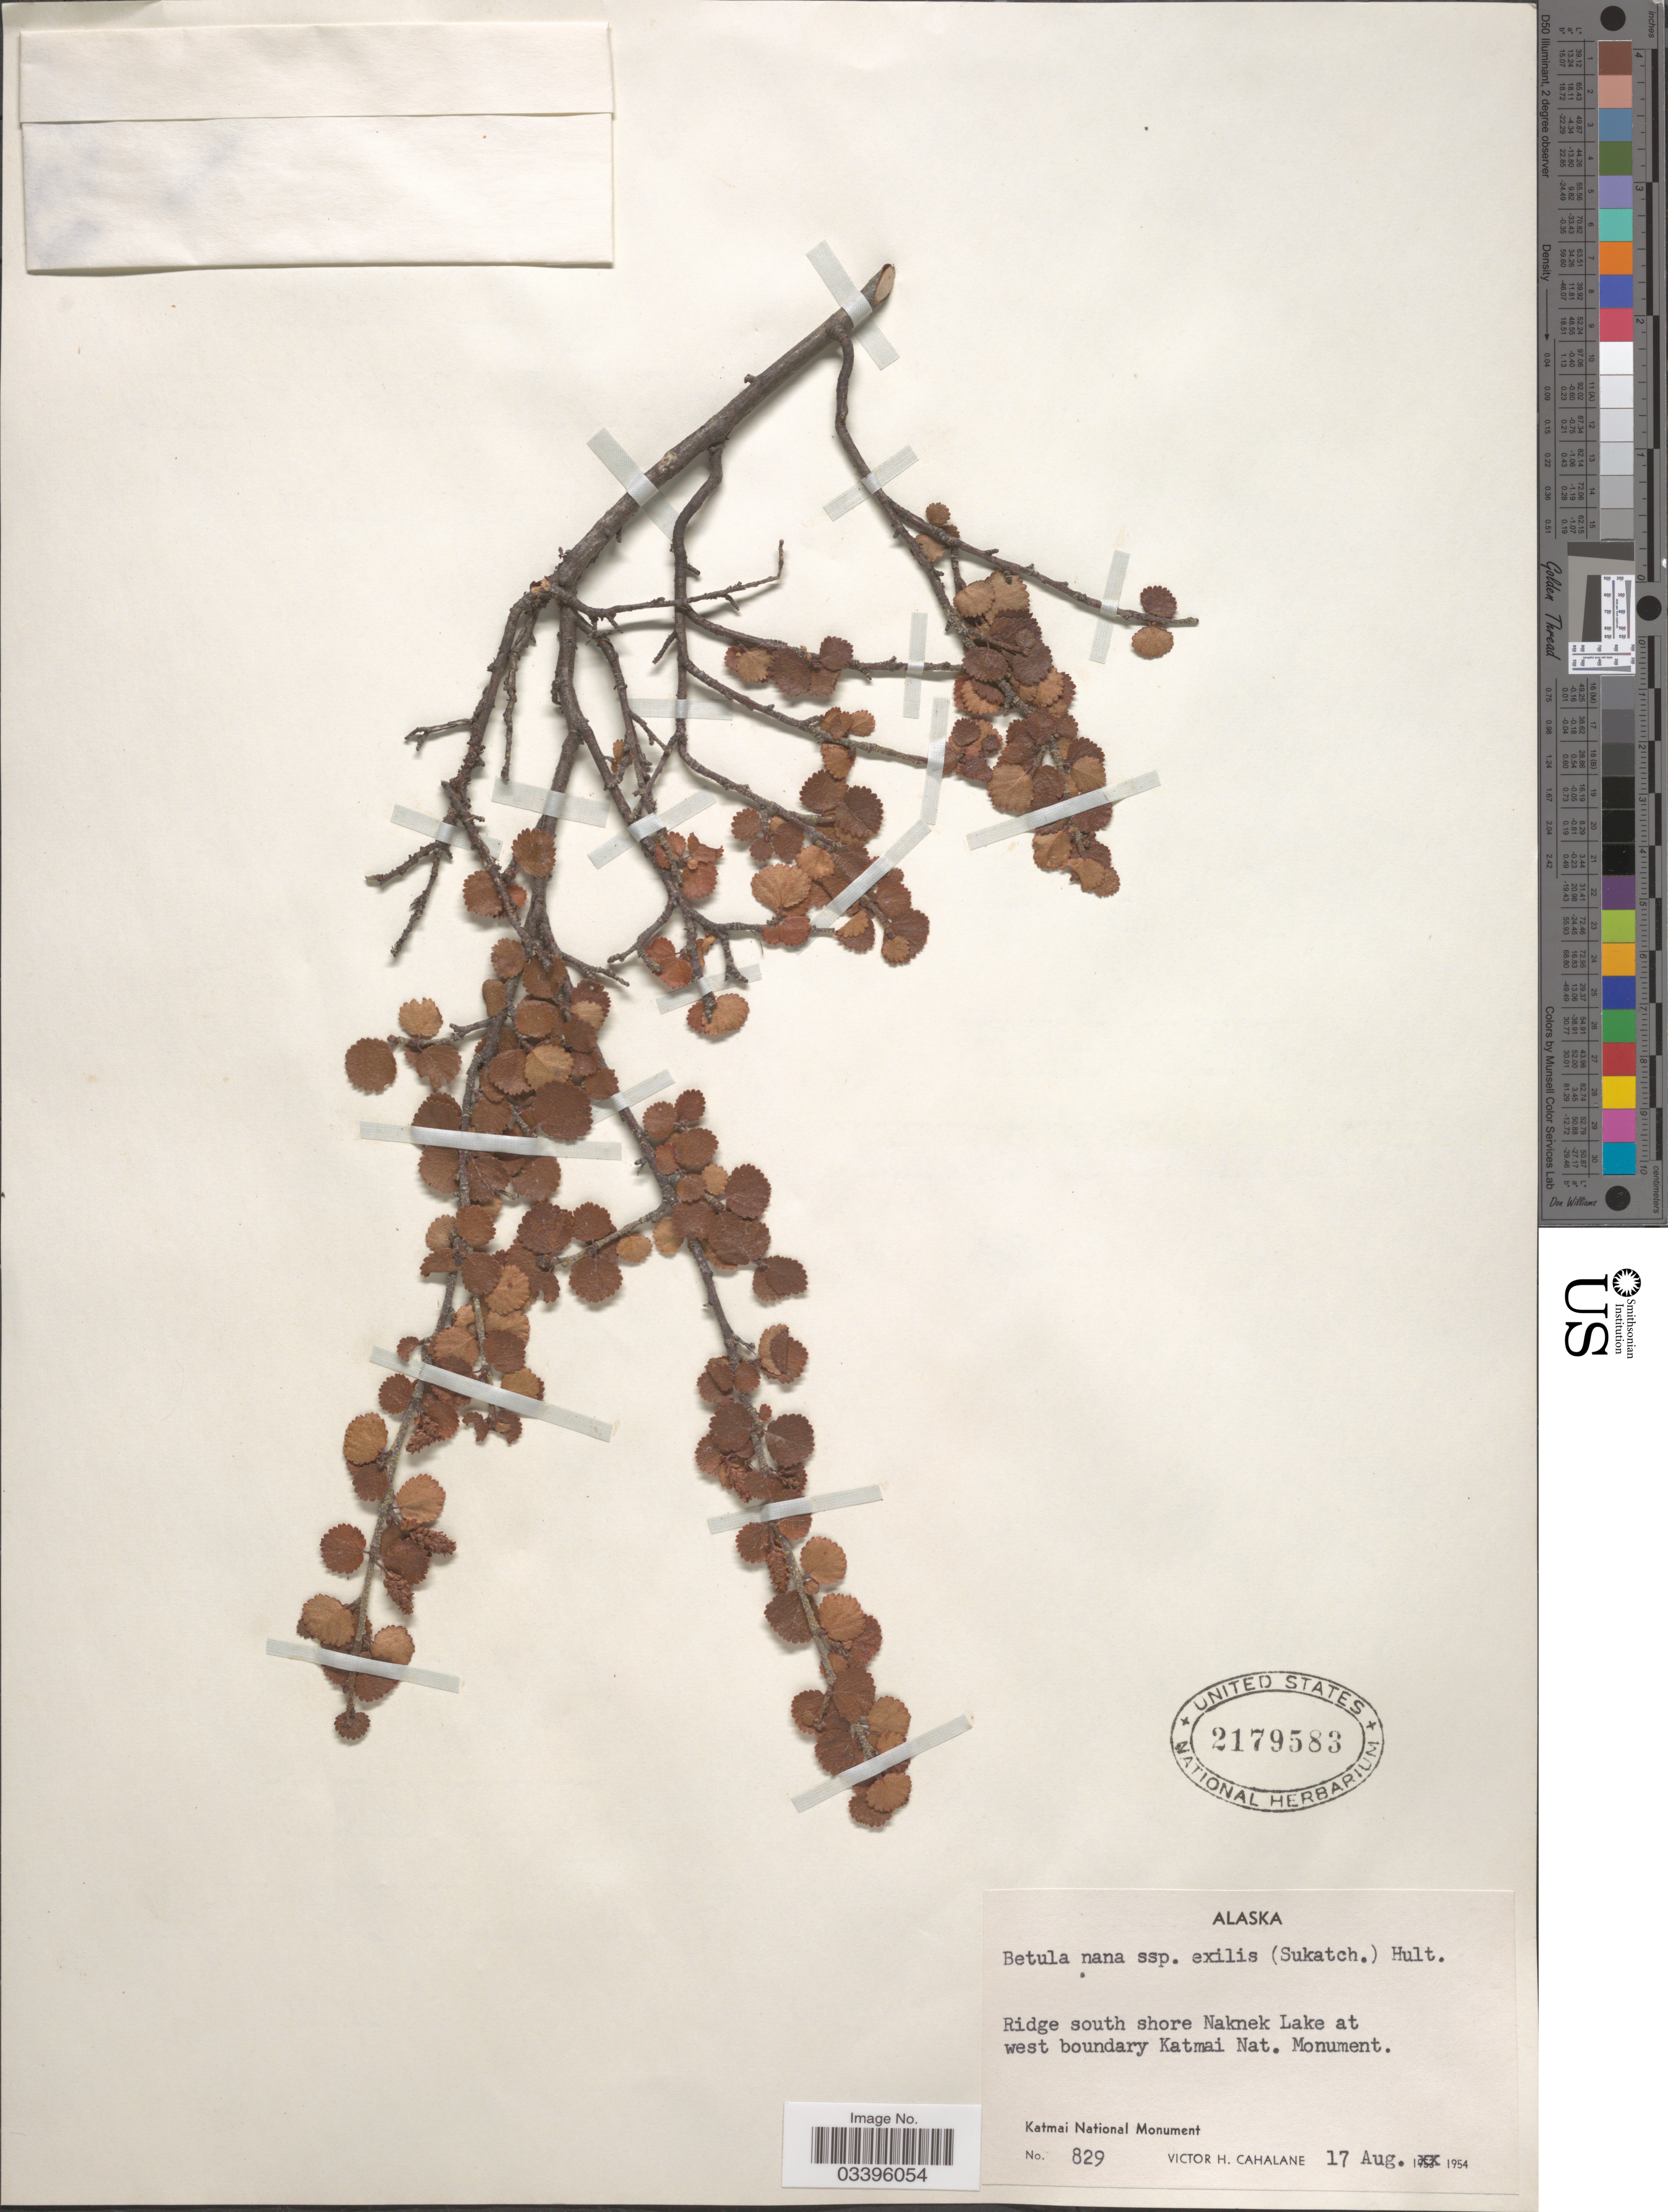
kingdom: Plantae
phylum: Tracheophyta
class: Magnoliopsida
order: Fagales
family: Betulaceae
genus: Betula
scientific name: Betula nana subsp. exilis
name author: L.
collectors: V. Cahalane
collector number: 829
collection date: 1954-08-17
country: United States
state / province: Alaska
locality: Ridge south shore Naknek Lake at west boundary Katmai Nat. Monument. Katmai National Monument.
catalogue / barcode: US 2179583